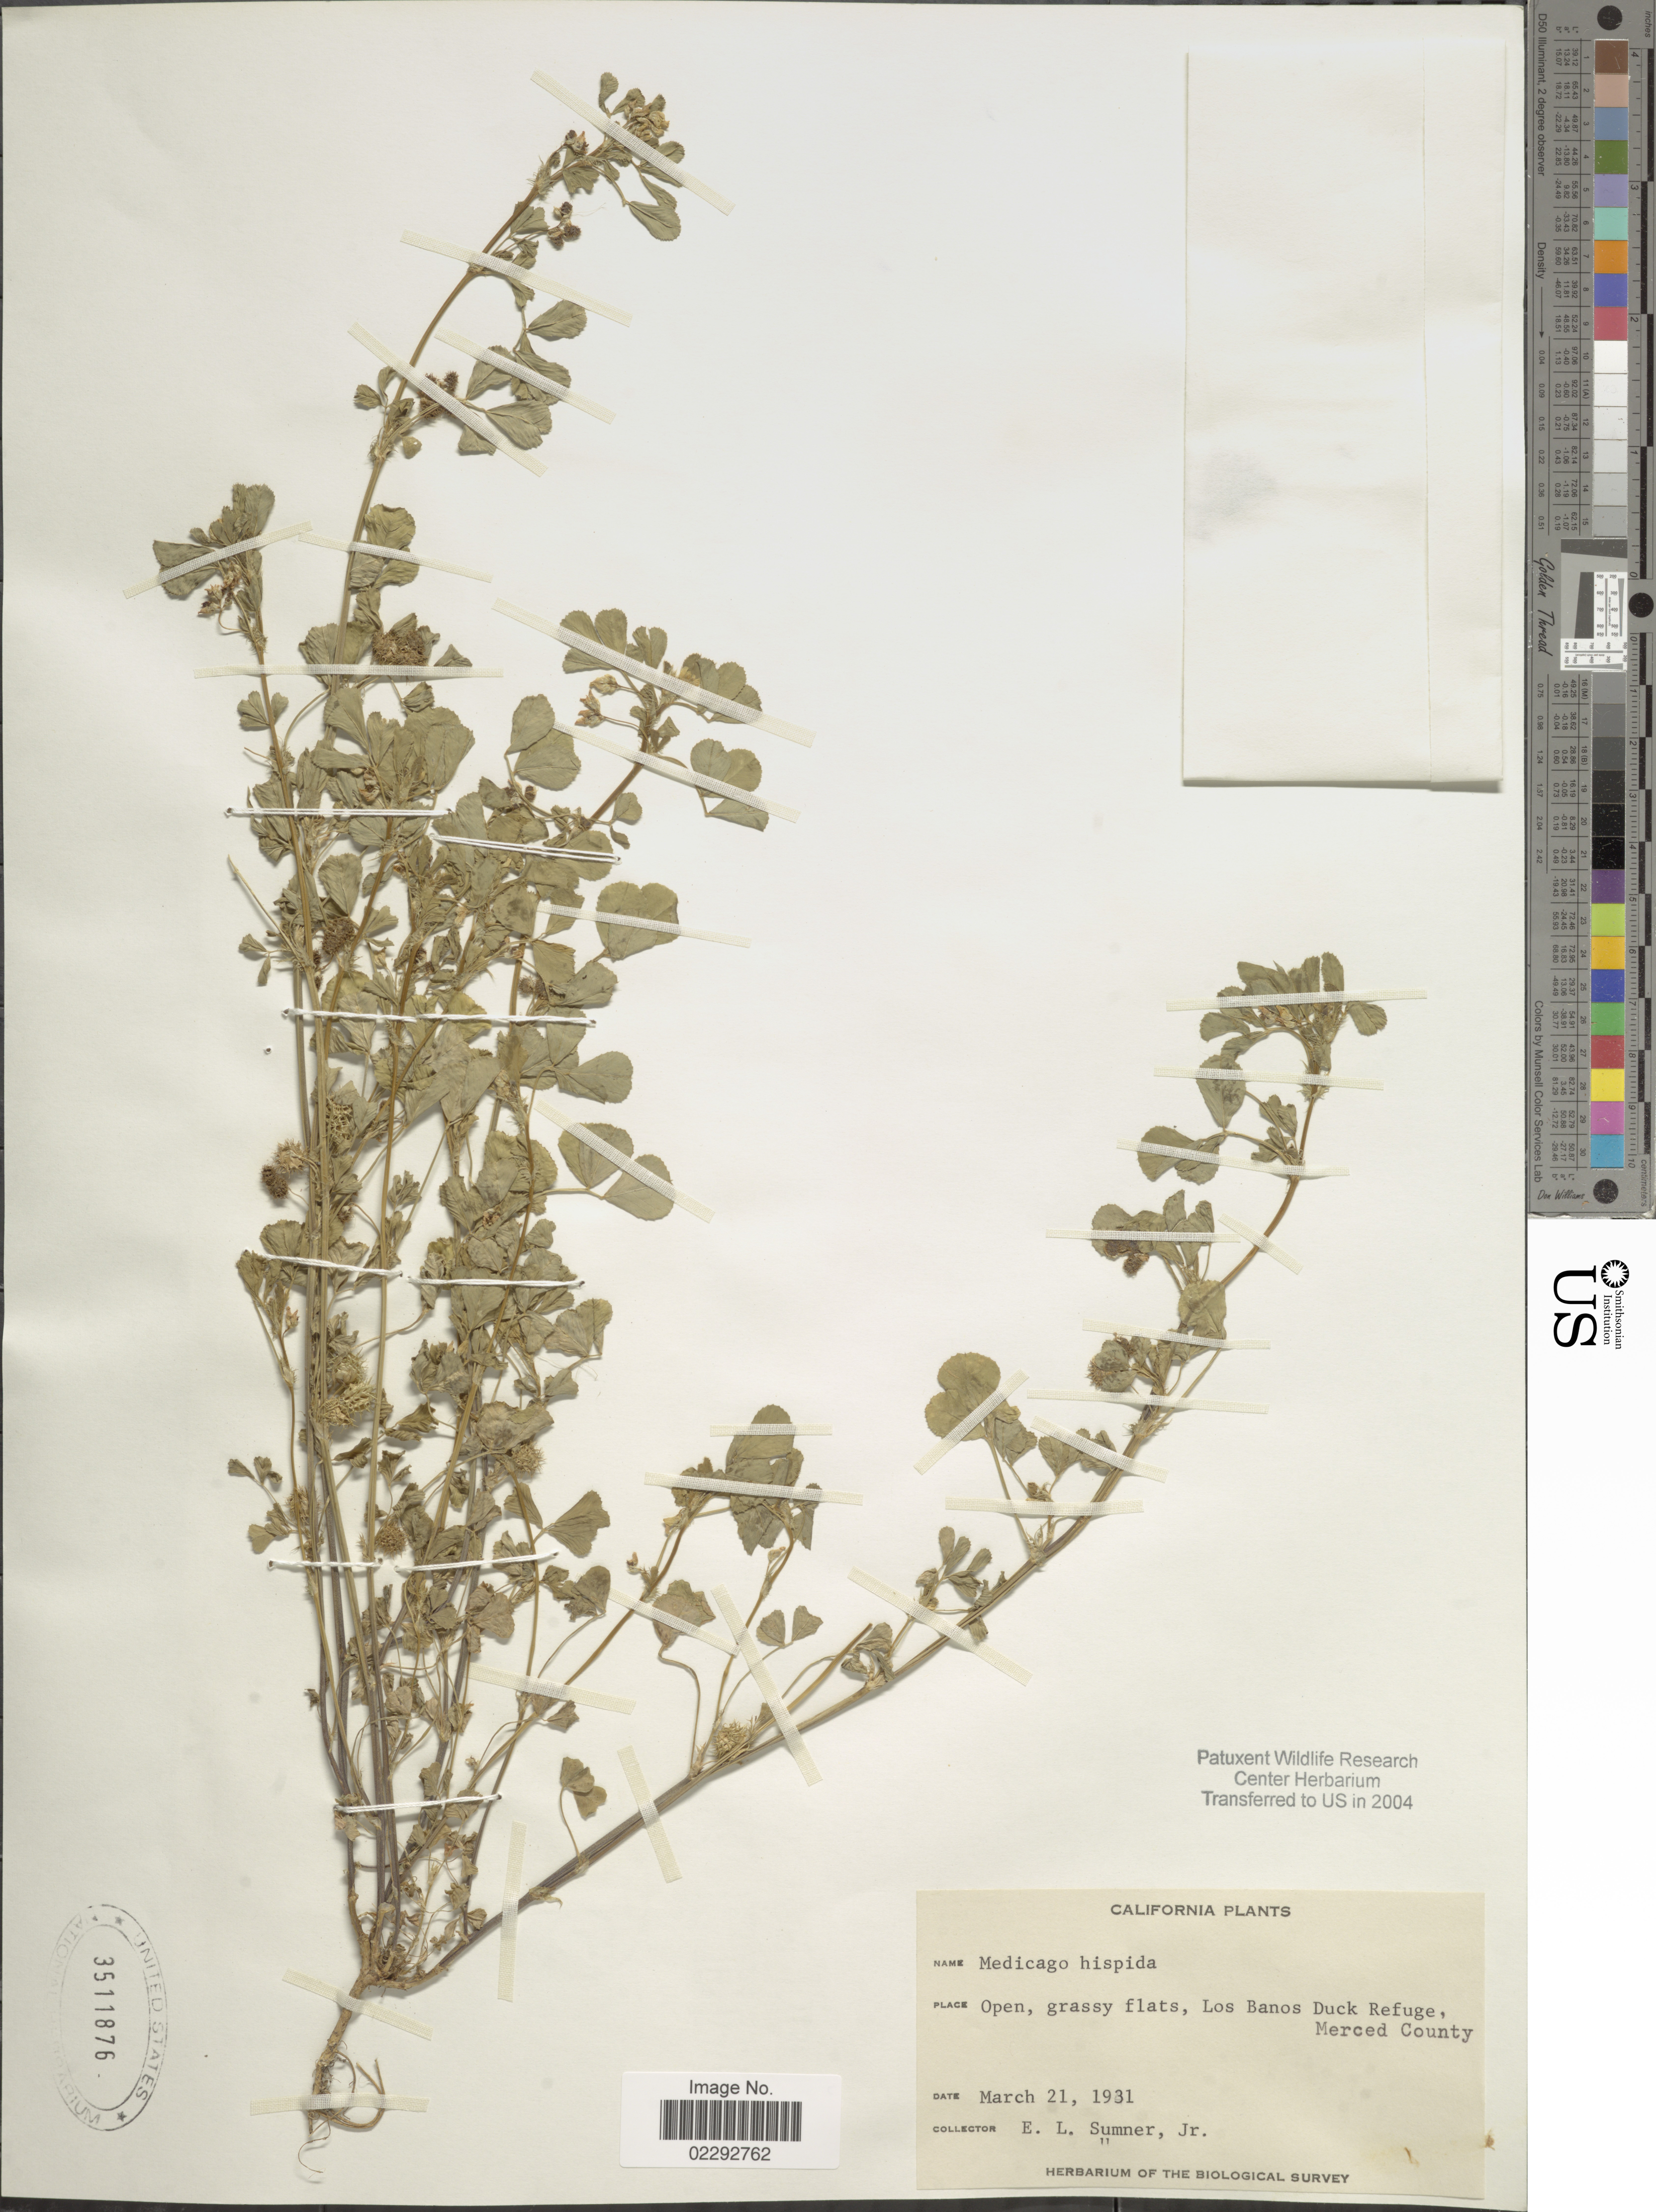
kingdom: Plantae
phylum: Tracheophyta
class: Magnoliopsida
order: Fabales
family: Fabaceae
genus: Medicago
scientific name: Medicago hispida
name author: Gaertn.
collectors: E. Sumner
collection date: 1931-03-21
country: United States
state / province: California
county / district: Merced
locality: Los Banos Duck Refuge, Merced County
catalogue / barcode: US 3511876